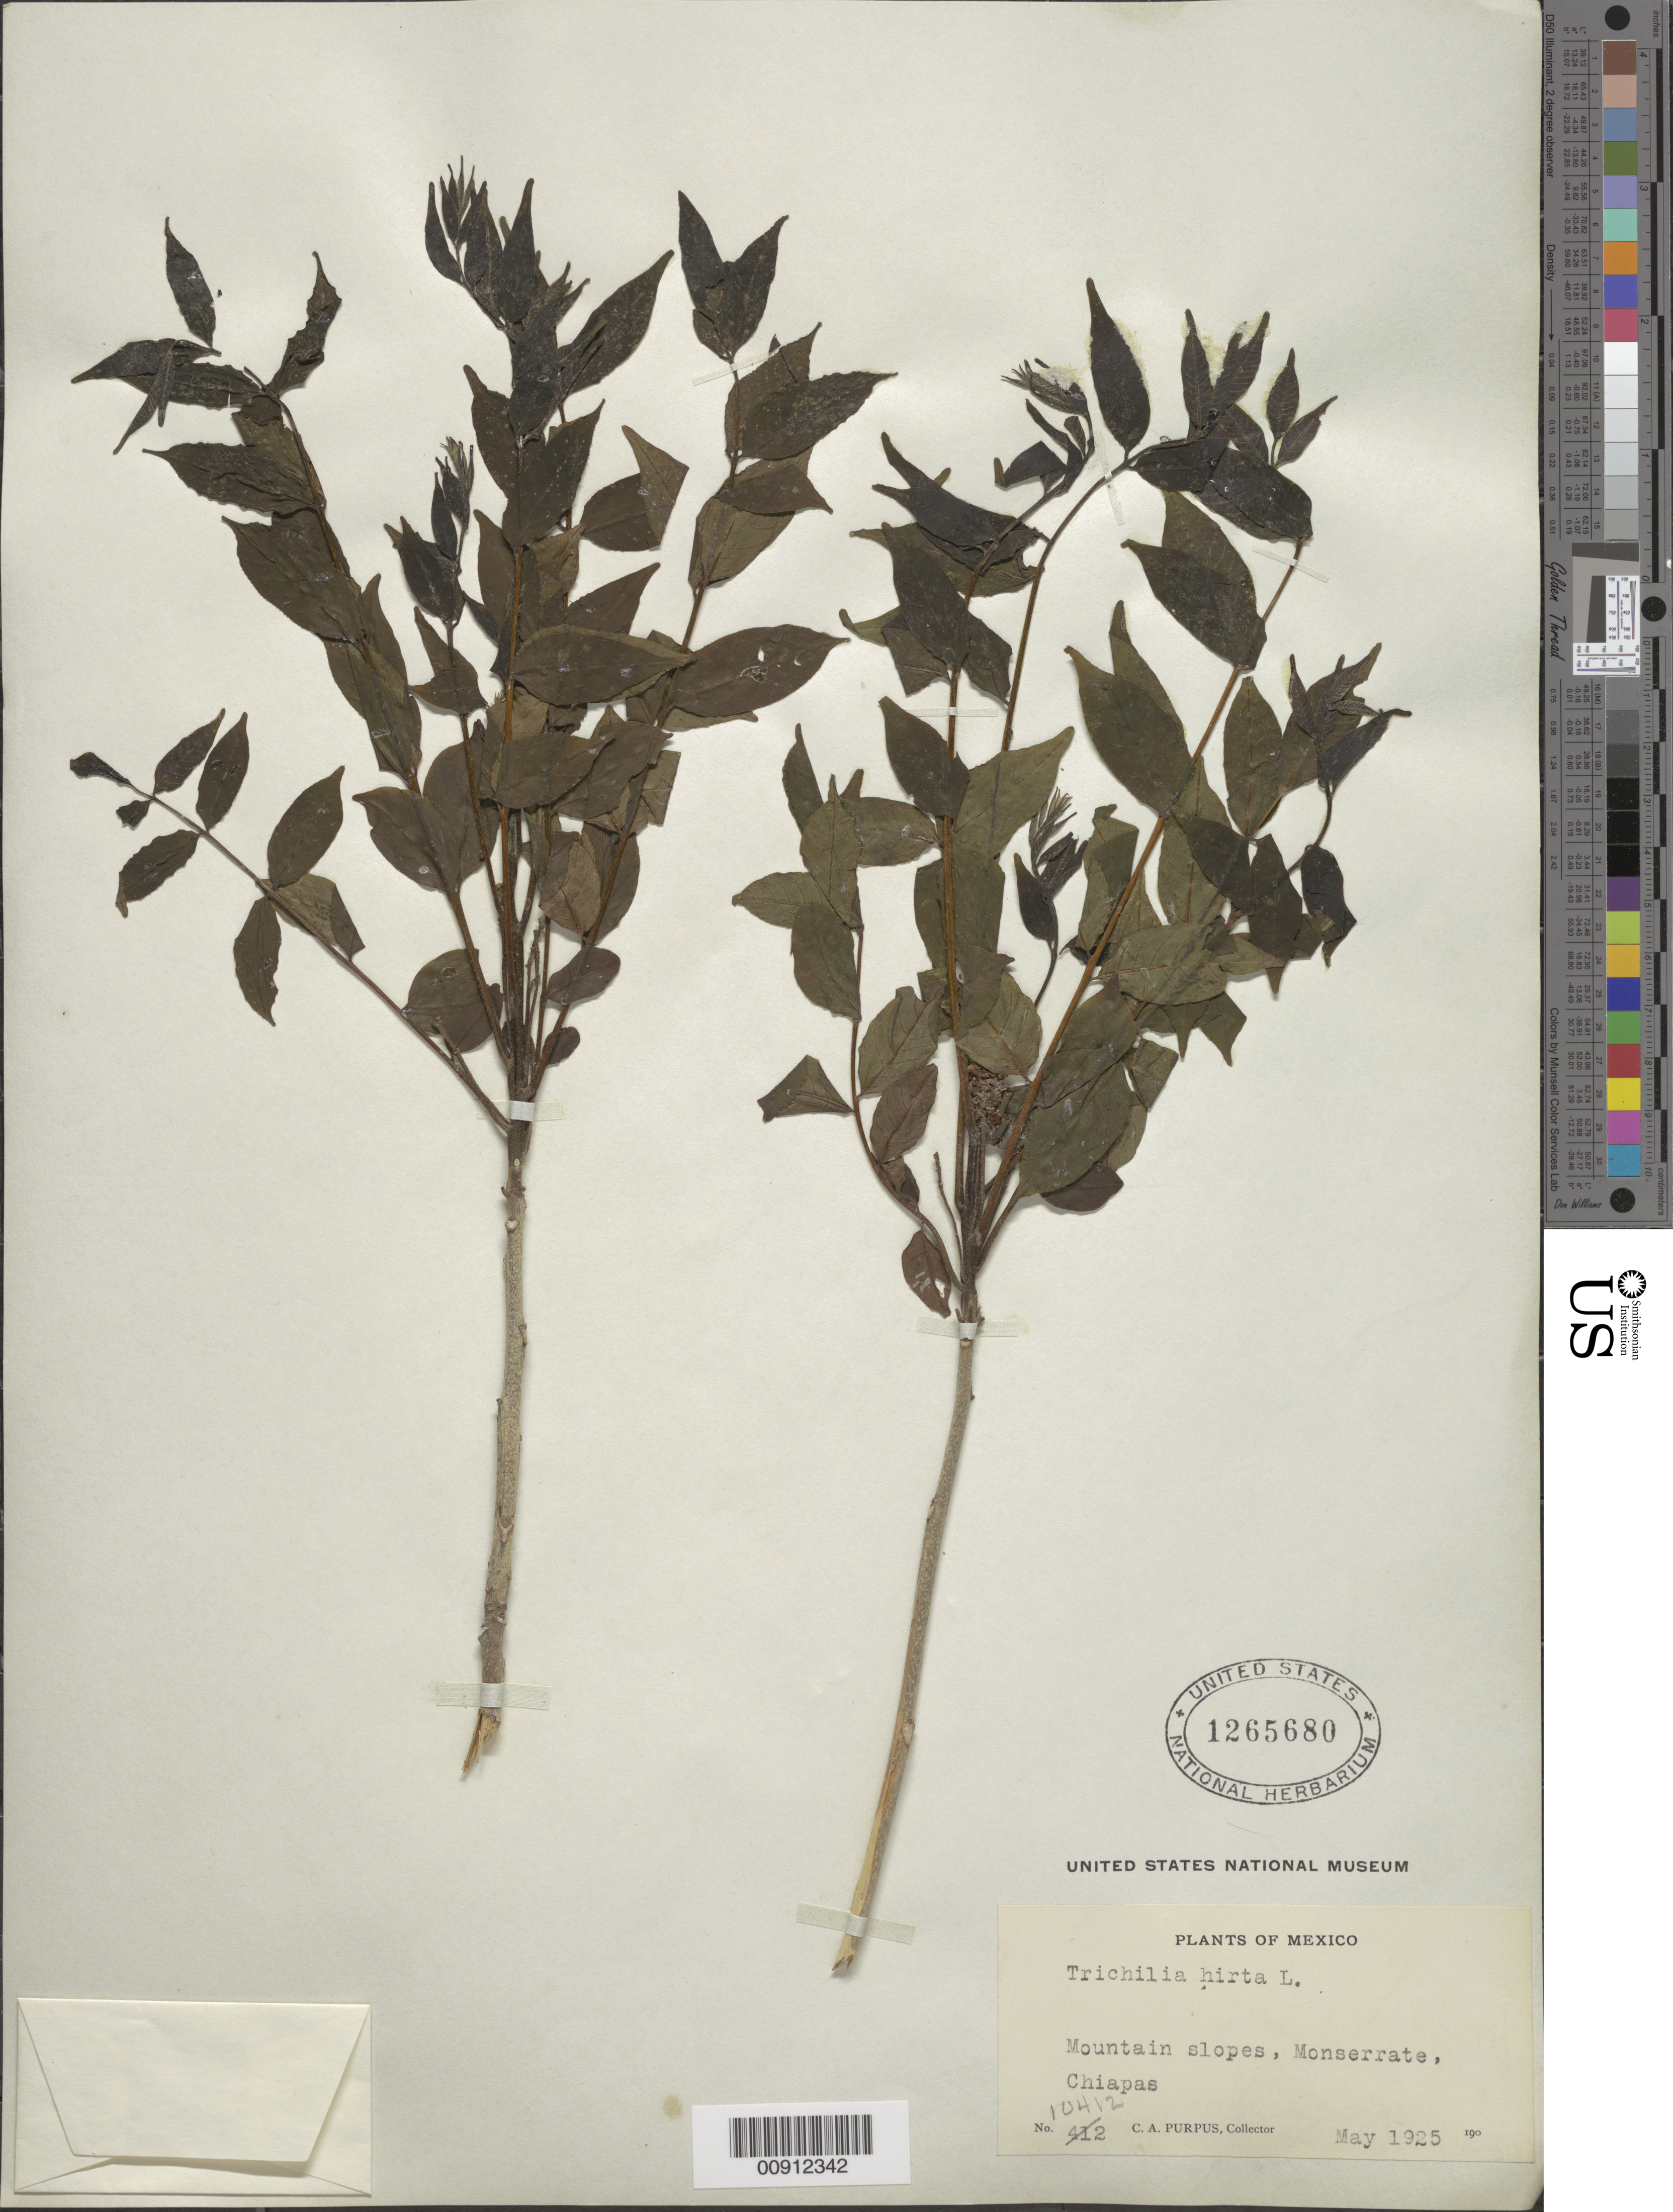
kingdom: Plantae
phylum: Tracheophyta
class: Magnoliopsida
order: Sapindales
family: Meliaceae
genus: Trichilia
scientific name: Trichilia hirta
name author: L.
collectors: C. A. Purpus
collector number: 10412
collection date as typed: May 1925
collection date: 1925-05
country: Mexico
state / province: Chiapas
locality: Monserrate, Chiapas.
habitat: Mountain slopes.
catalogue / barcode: US 1265680